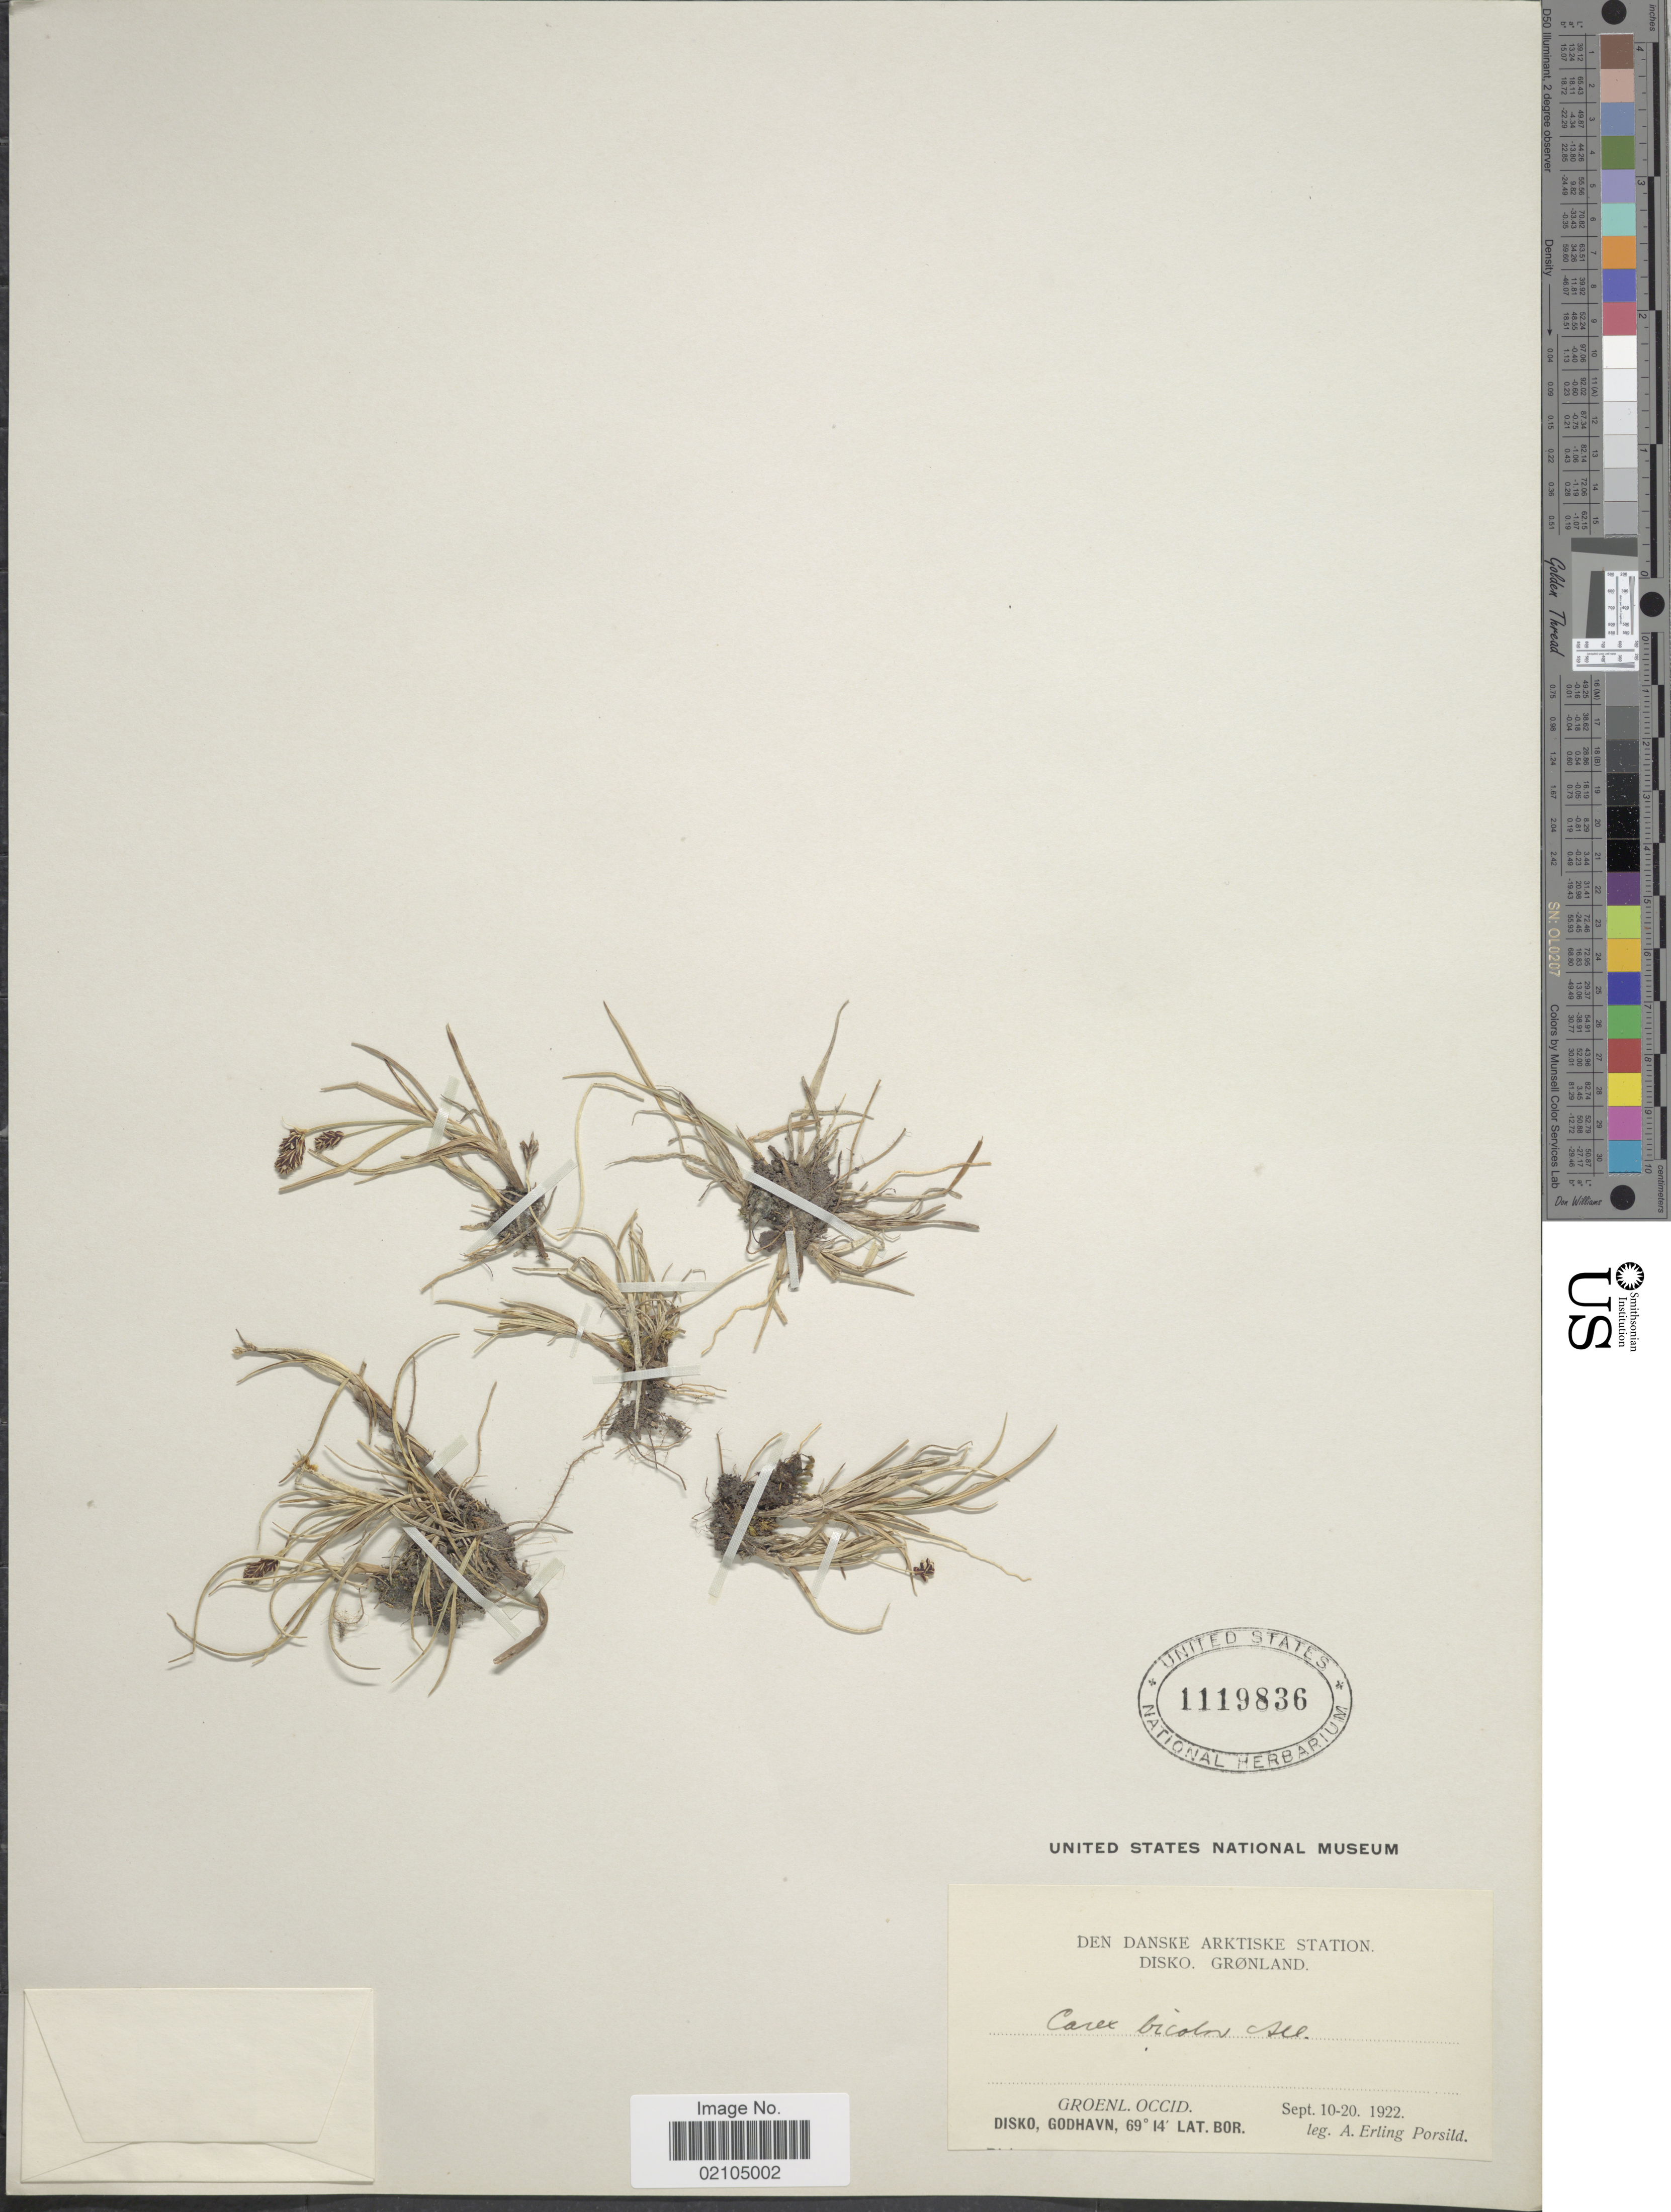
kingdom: Plantae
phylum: Tracheophyta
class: Liliopsida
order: Poales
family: Cyperaceae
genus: Carex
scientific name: Carex bicolor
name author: Bellardi ex All.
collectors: A. E. Porsild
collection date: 1922-09-10/1922-09-20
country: Greenland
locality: Den Danske Arktiske Station. Disko, Gronland. Groenl. Occid. Disko, Godhavn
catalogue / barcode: US 1119836